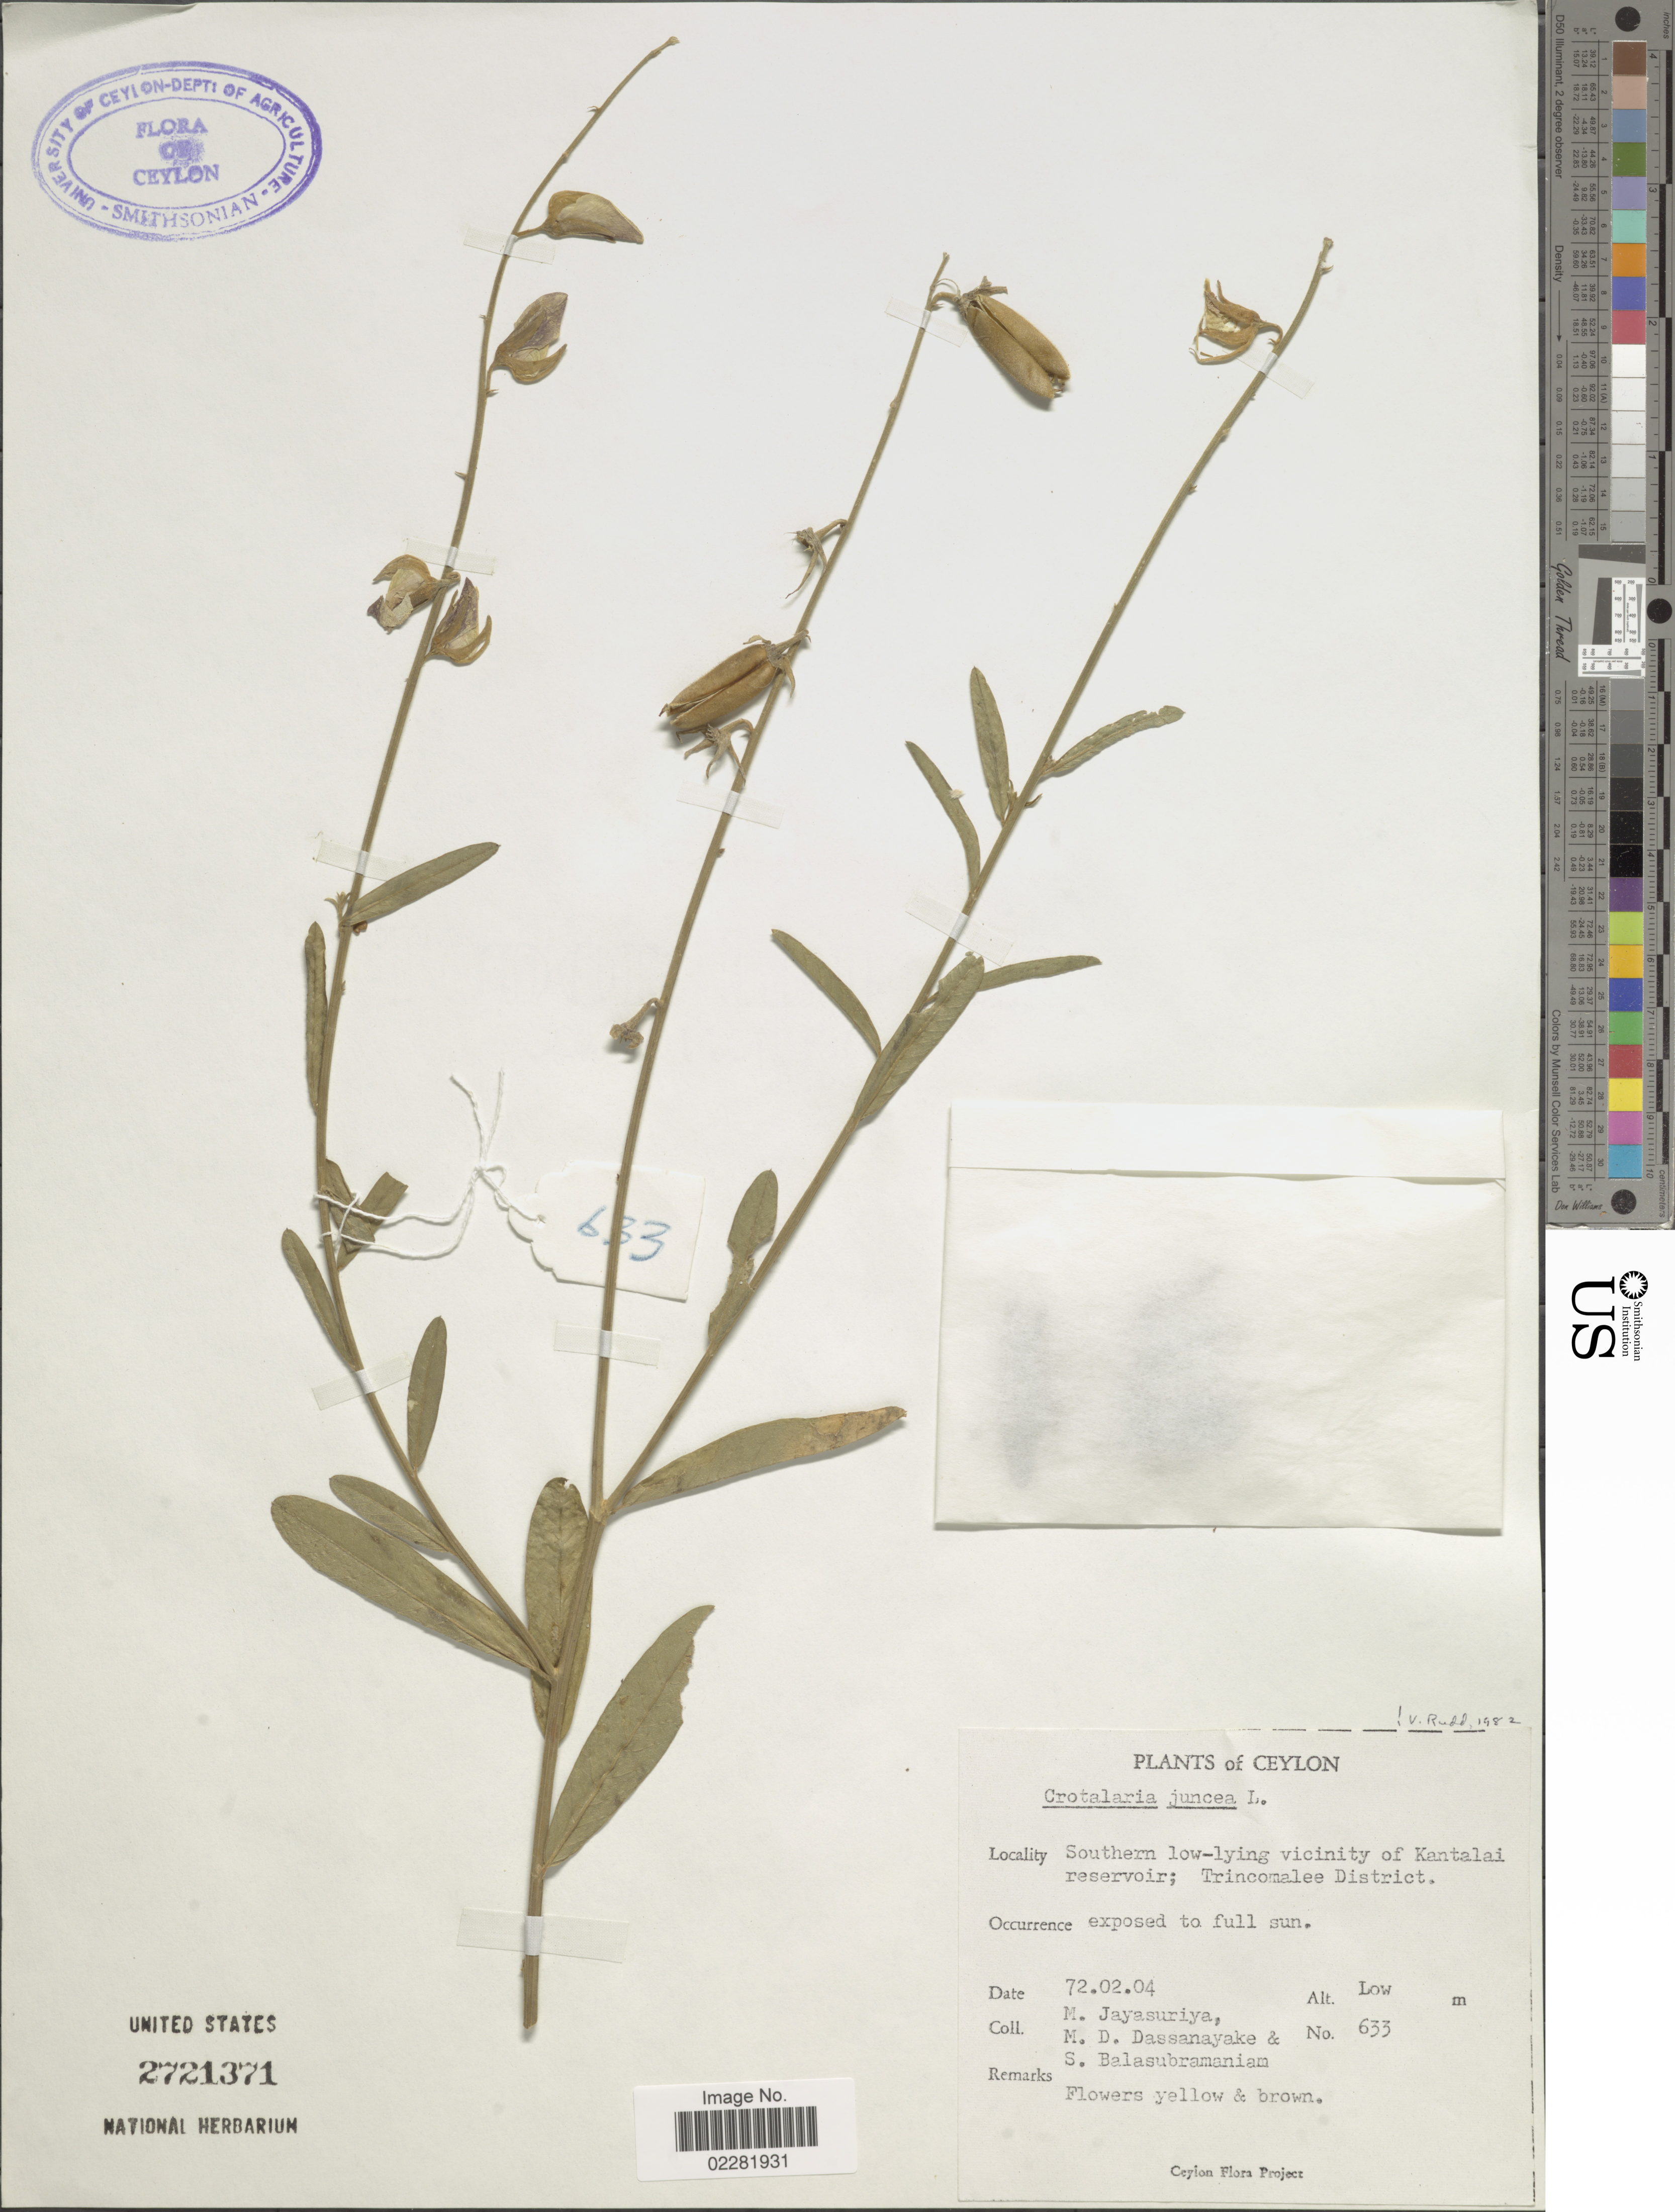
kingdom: Plantae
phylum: Tracheophyta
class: Magnoliopsida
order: Fabales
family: Fabaceae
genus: Crotalaria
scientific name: Crotalaria juncea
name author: L.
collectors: M. Jayasuriya, M. D. Dassanayake & S. Balasubramaniam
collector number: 633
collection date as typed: Transcribed d/m/y: 4/2/72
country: Sri Lanka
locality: Ceylon, Southern low-lying vicinity of Kantalai reservoir; Trincomalee District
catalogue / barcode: US 2721371